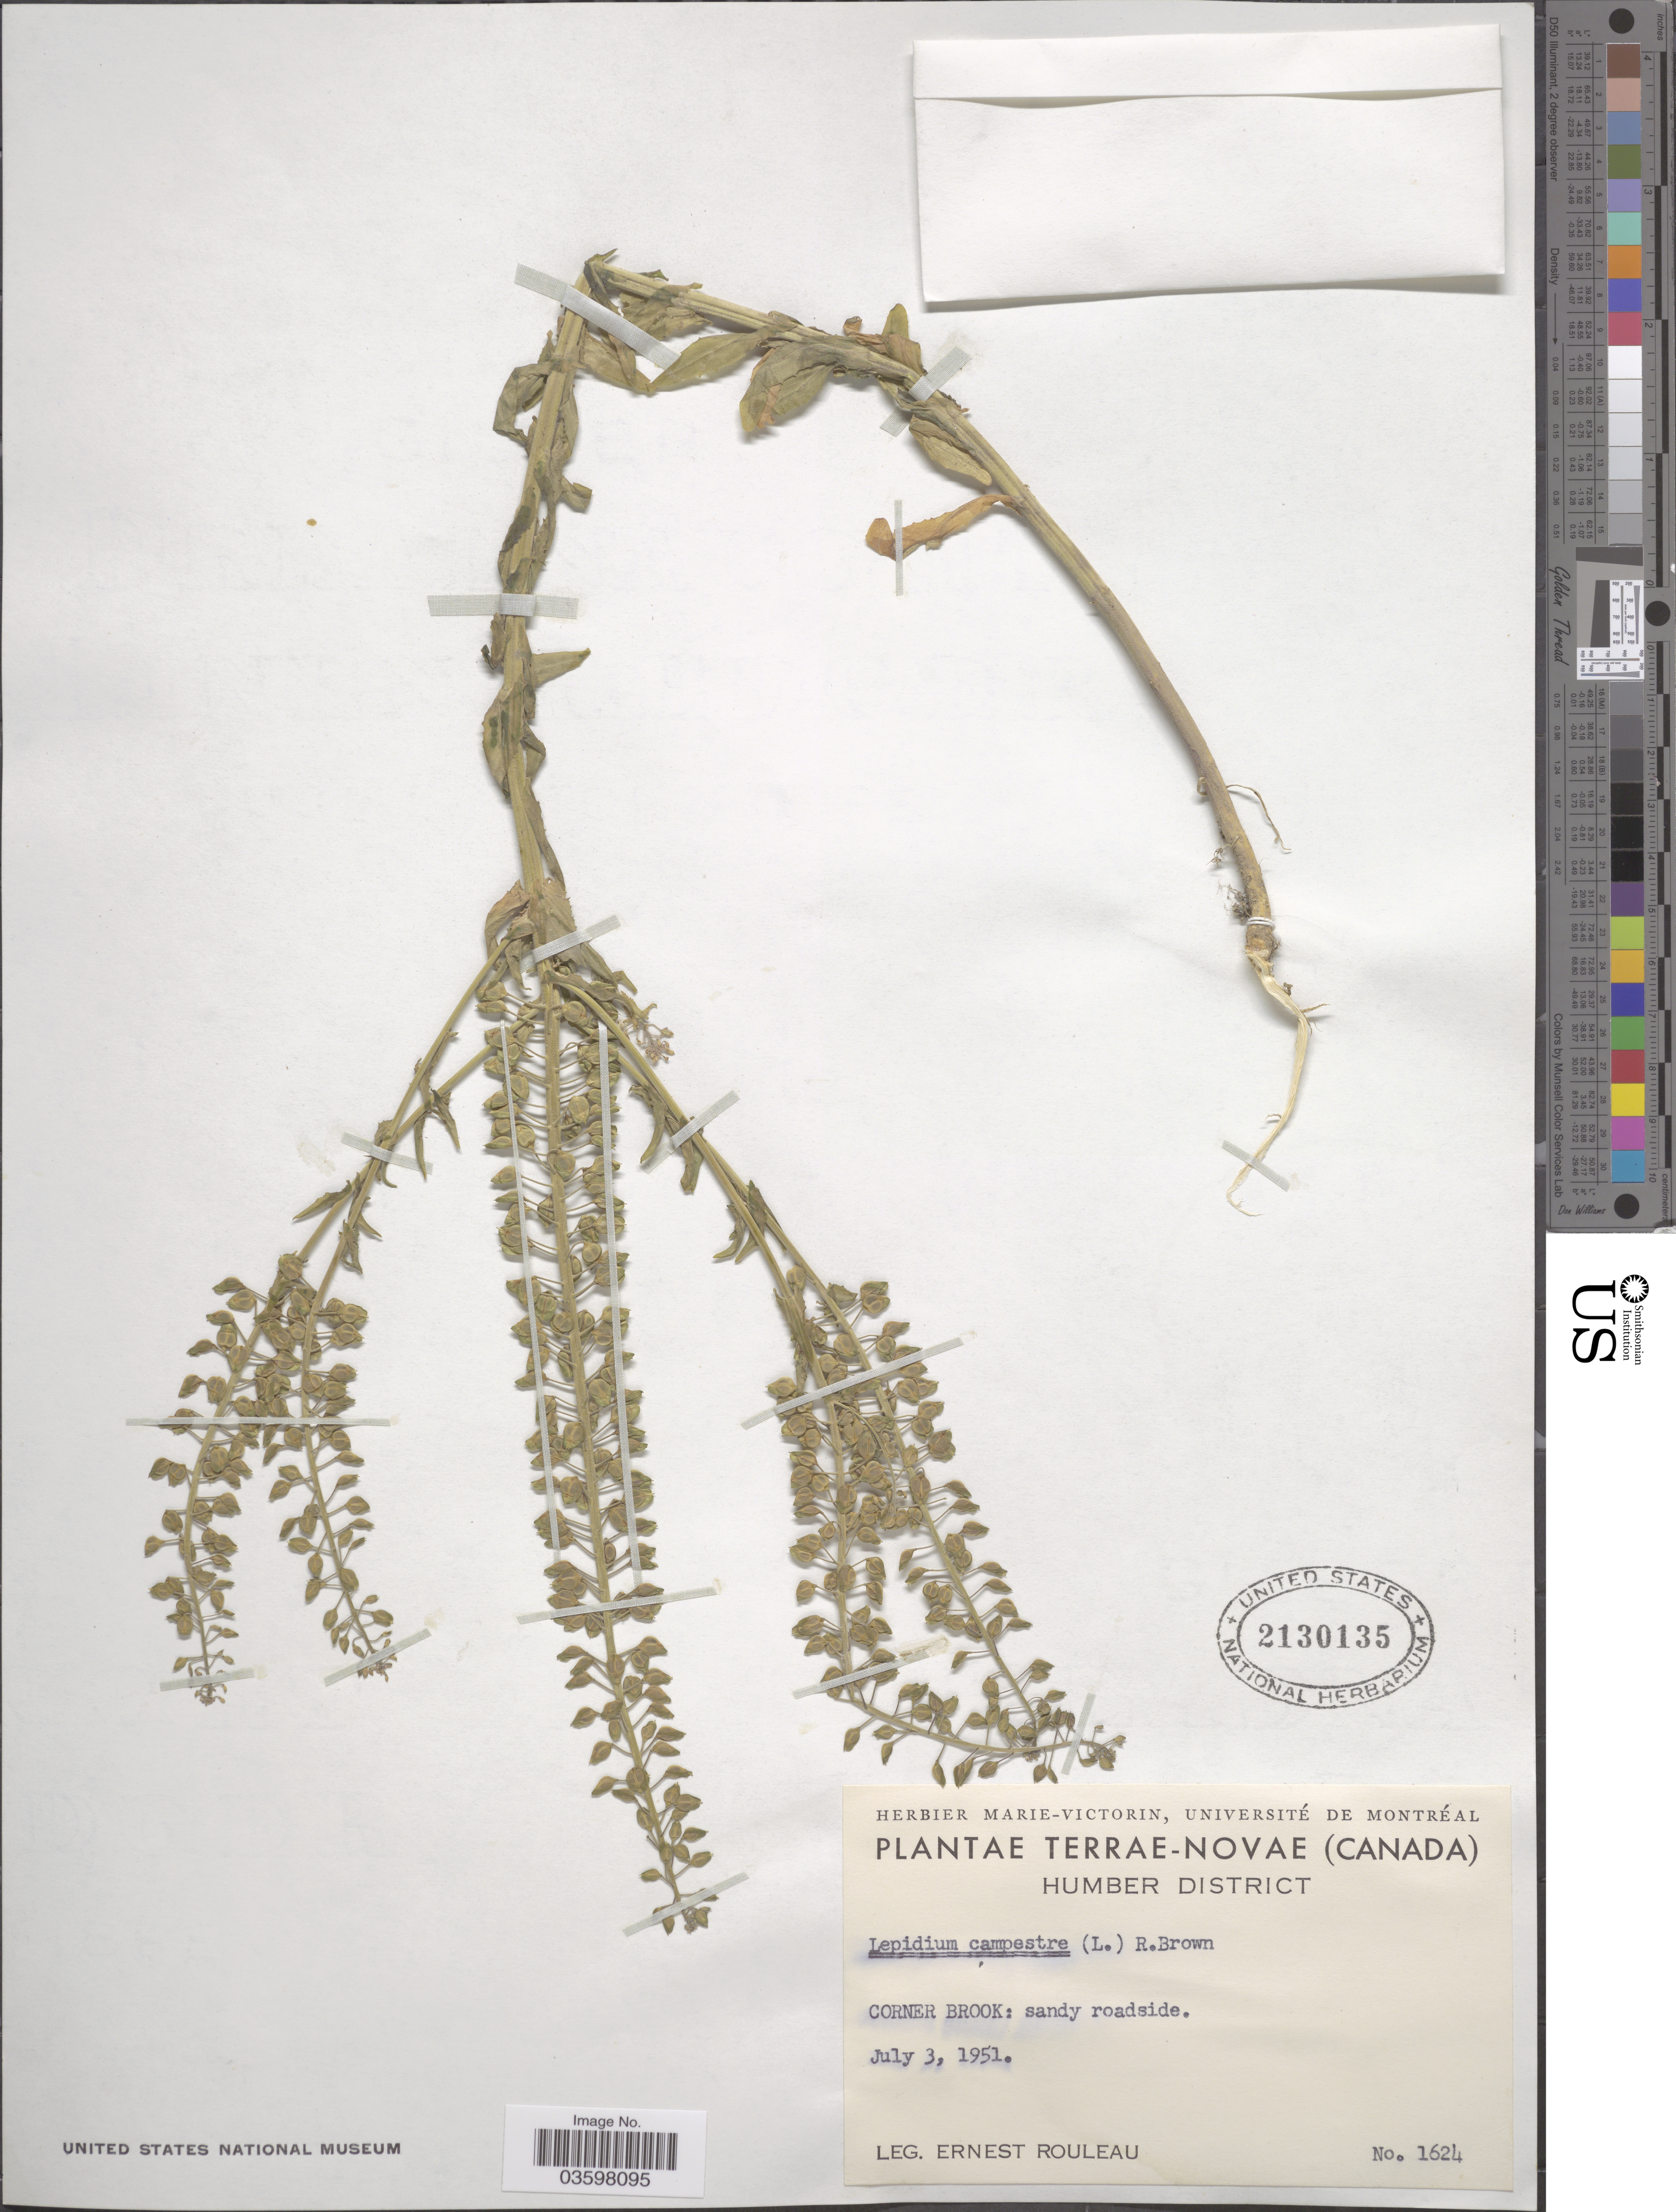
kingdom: Plantae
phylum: Tracheophyta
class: Magnoliopsida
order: Brassicales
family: Brassicaceae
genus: Lepidium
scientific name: Lepidium campestre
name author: (L.) W.T. Aiton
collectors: J. Rouleau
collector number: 1624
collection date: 1951-07-03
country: Canada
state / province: Newfoundland and Labrador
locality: Terrae-Novae. Humber District. Corner Brook.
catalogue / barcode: US 2130135